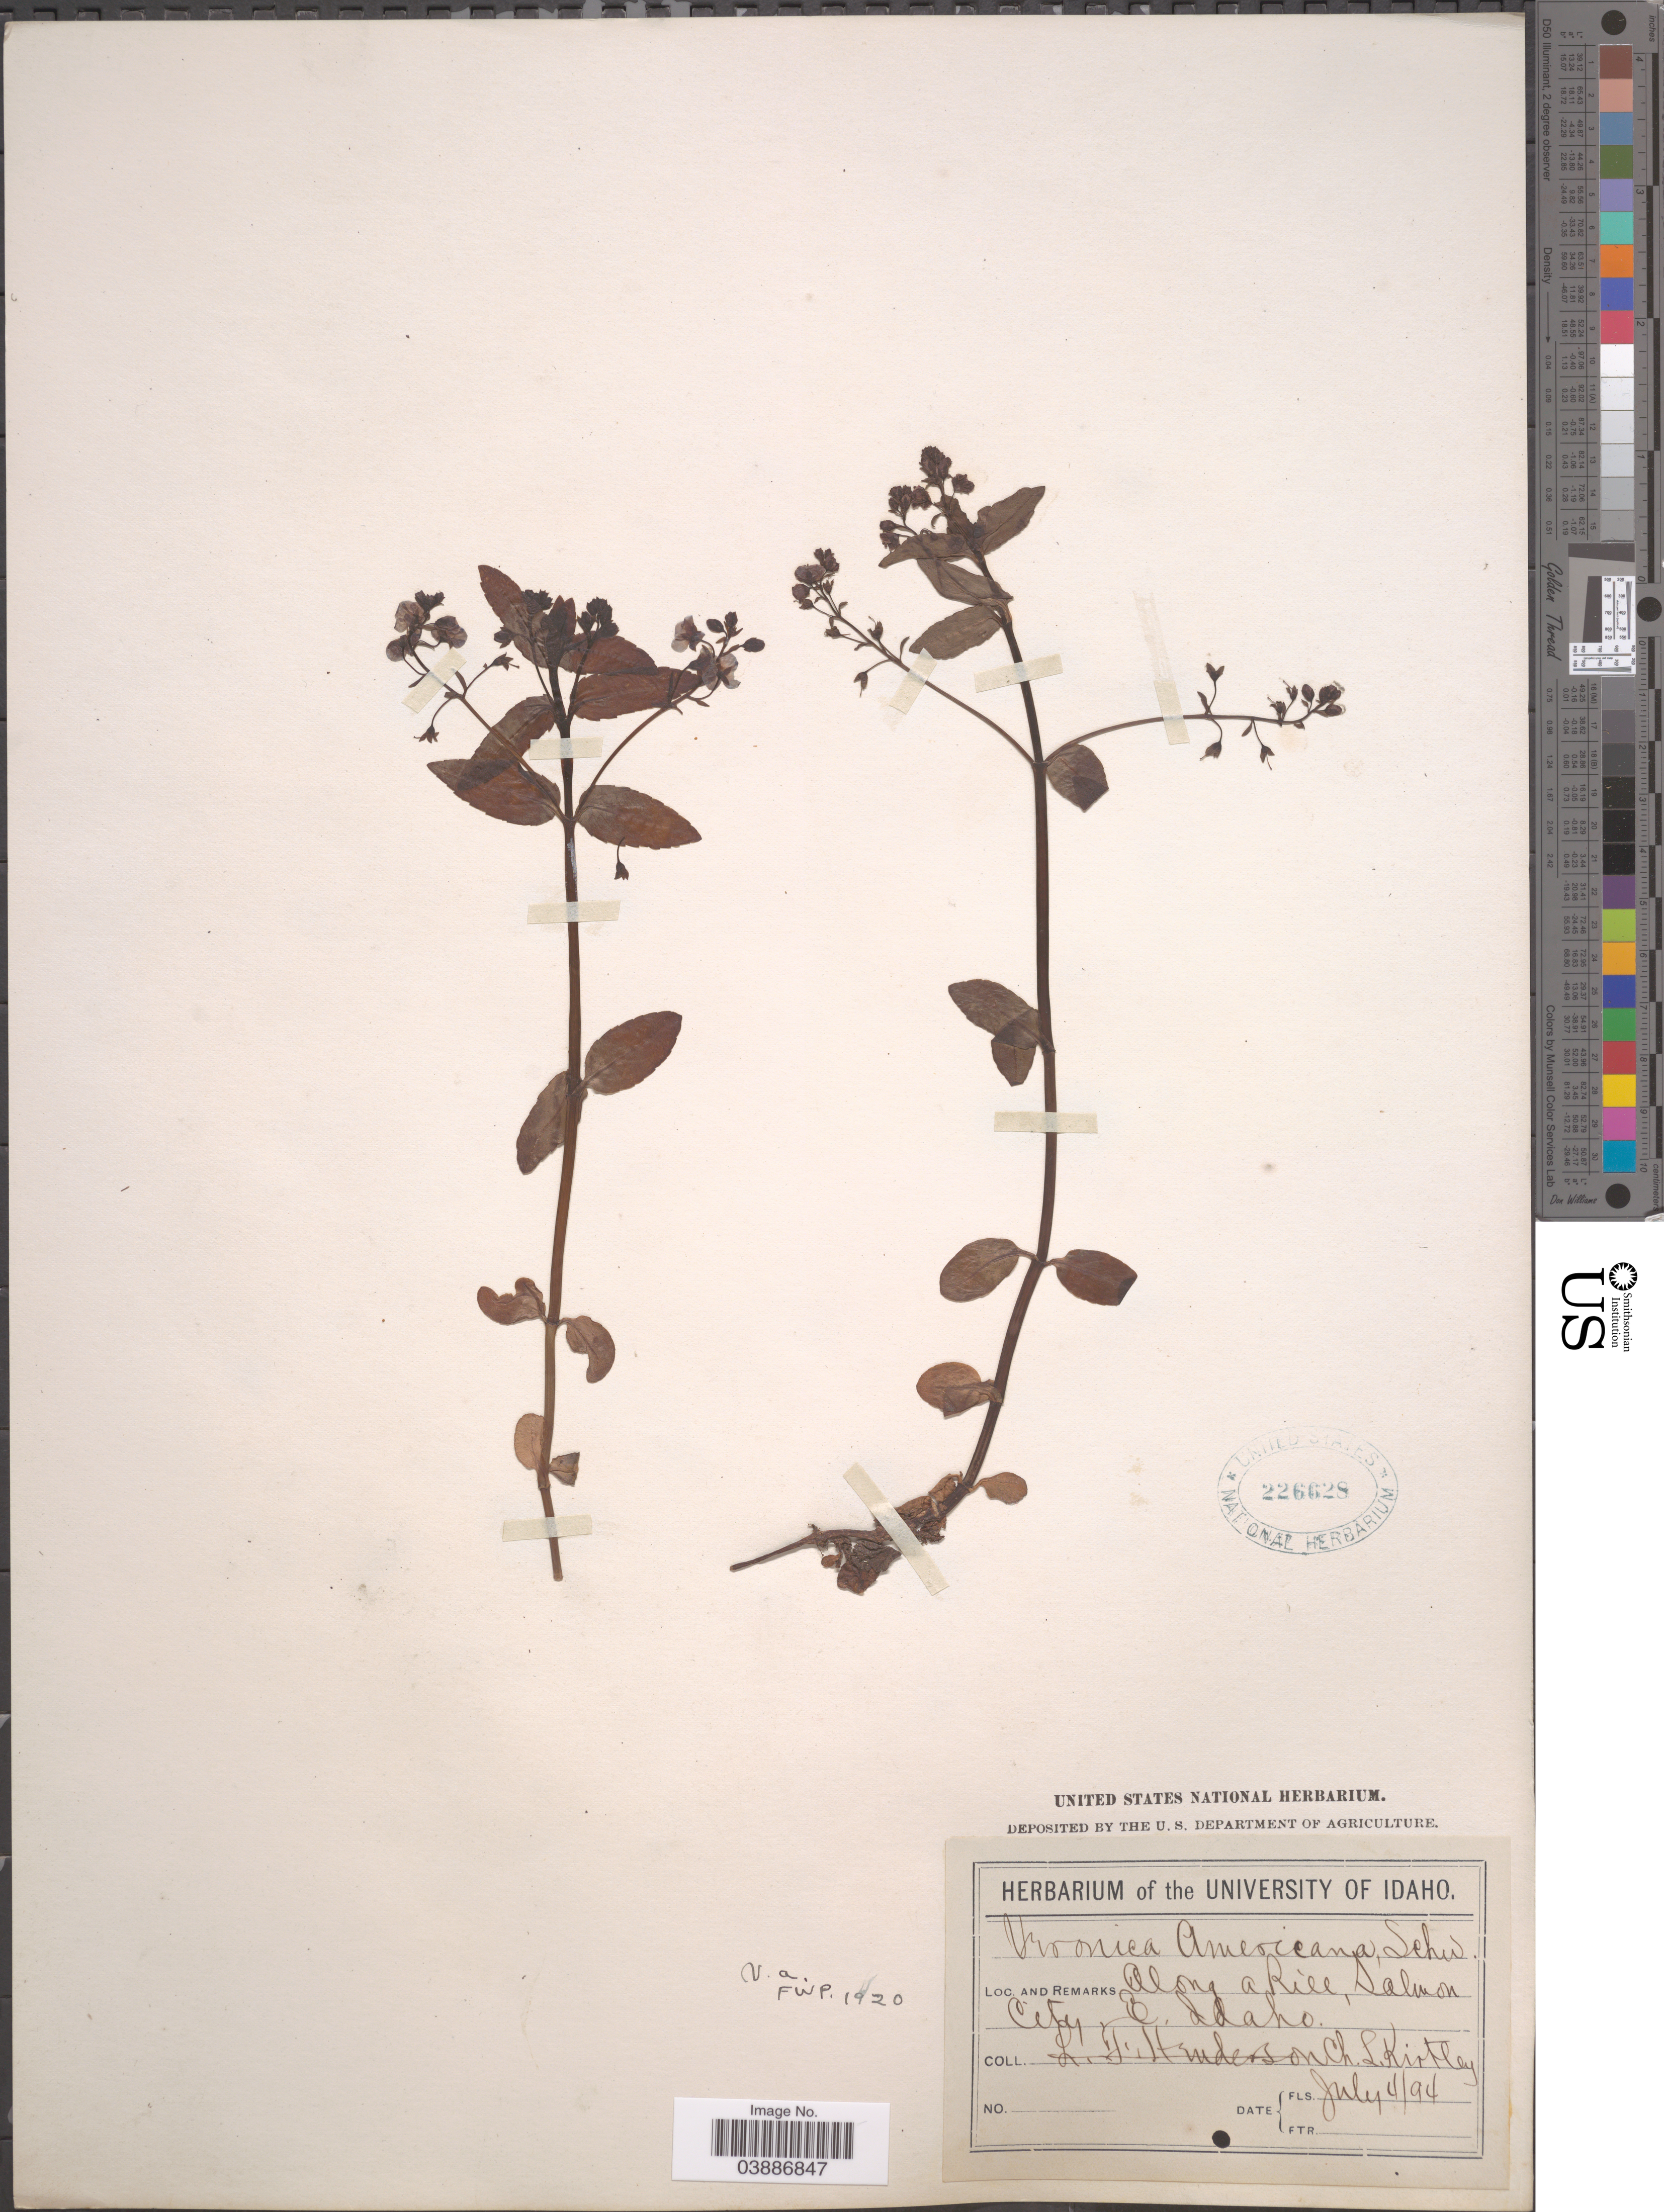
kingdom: Plantae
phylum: Tracheophyta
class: Magnoliopsida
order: Lamiales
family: Plantaginaceae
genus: Veronica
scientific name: Veronica americana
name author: Schwein. ex Benth.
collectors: C. Kirtley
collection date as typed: Transcribed d/m/y: 4/7/94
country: United States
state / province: Idaho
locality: Along a Rill, Salmon City, E. Idaho.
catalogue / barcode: US 226628